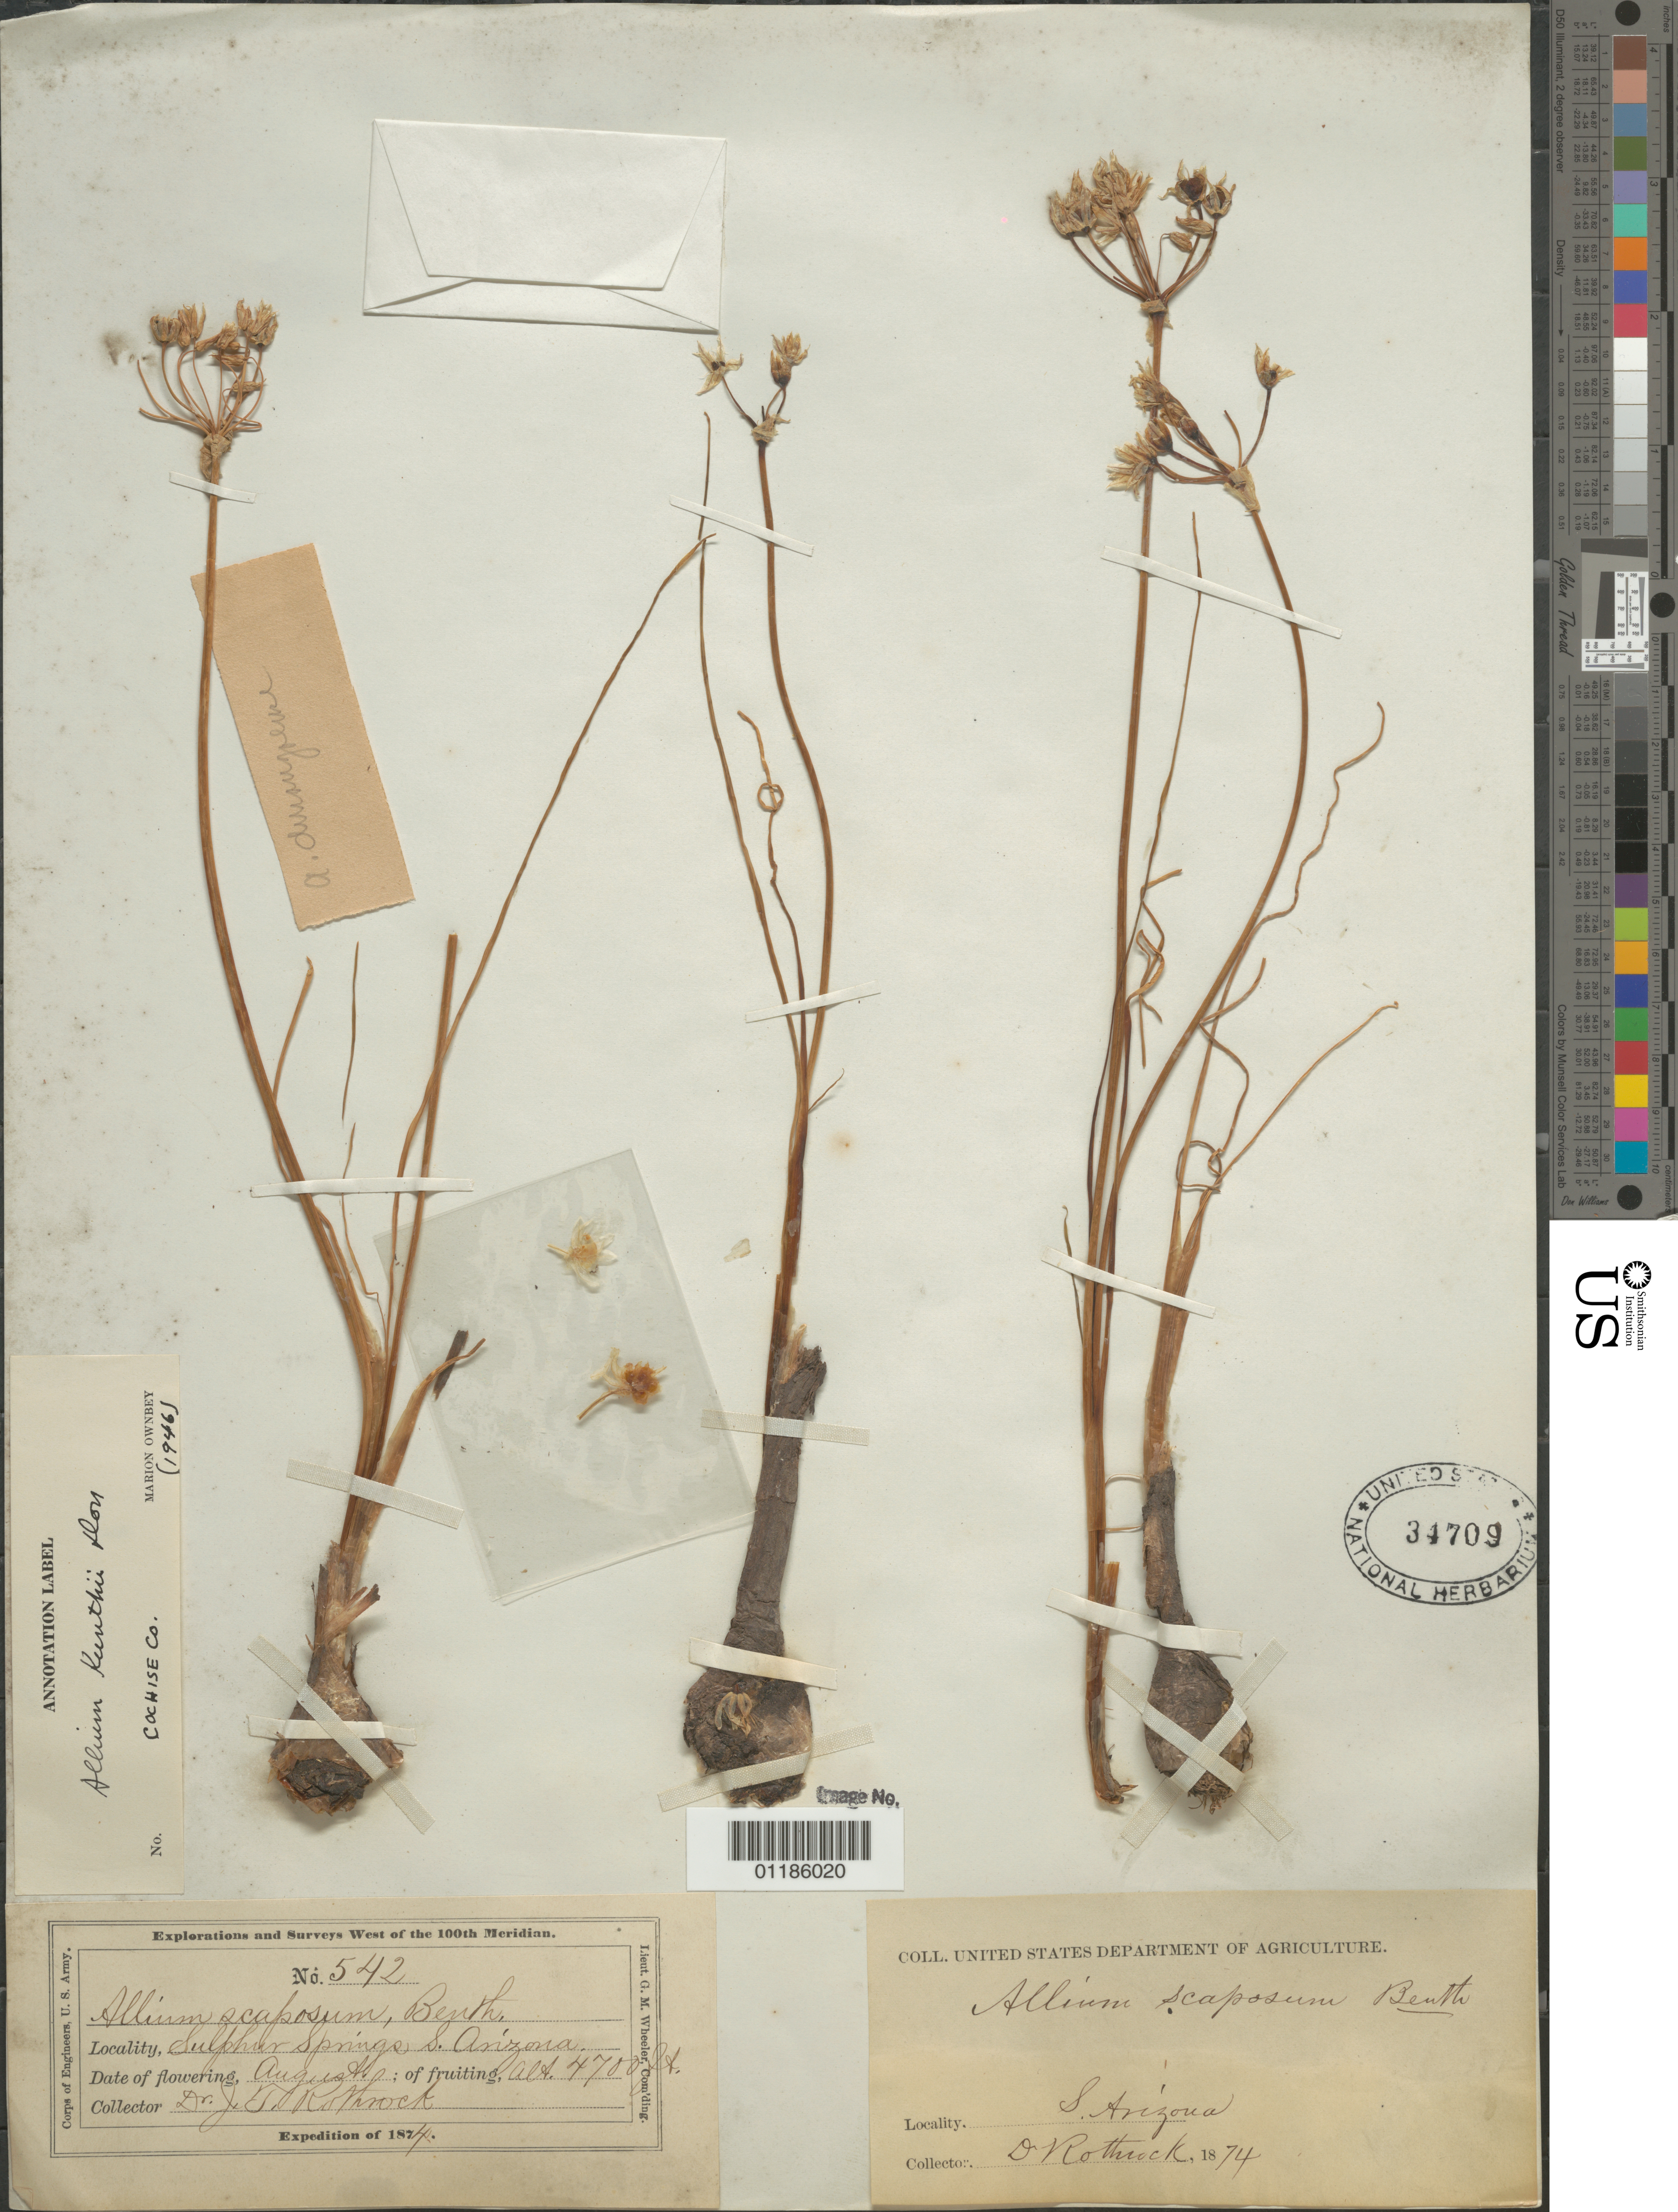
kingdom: Plantae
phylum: Tracheophyta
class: Liliopsida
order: Asparagales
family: Amaryllidaceae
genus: Allium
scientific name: Allium kunthii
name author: G. Don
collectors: J. T. Rothrock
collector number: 542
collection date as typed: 1874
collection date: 1874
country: United States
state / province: Arizona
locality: Sulphur Springs, S.Arizona.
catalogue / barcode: US 34709